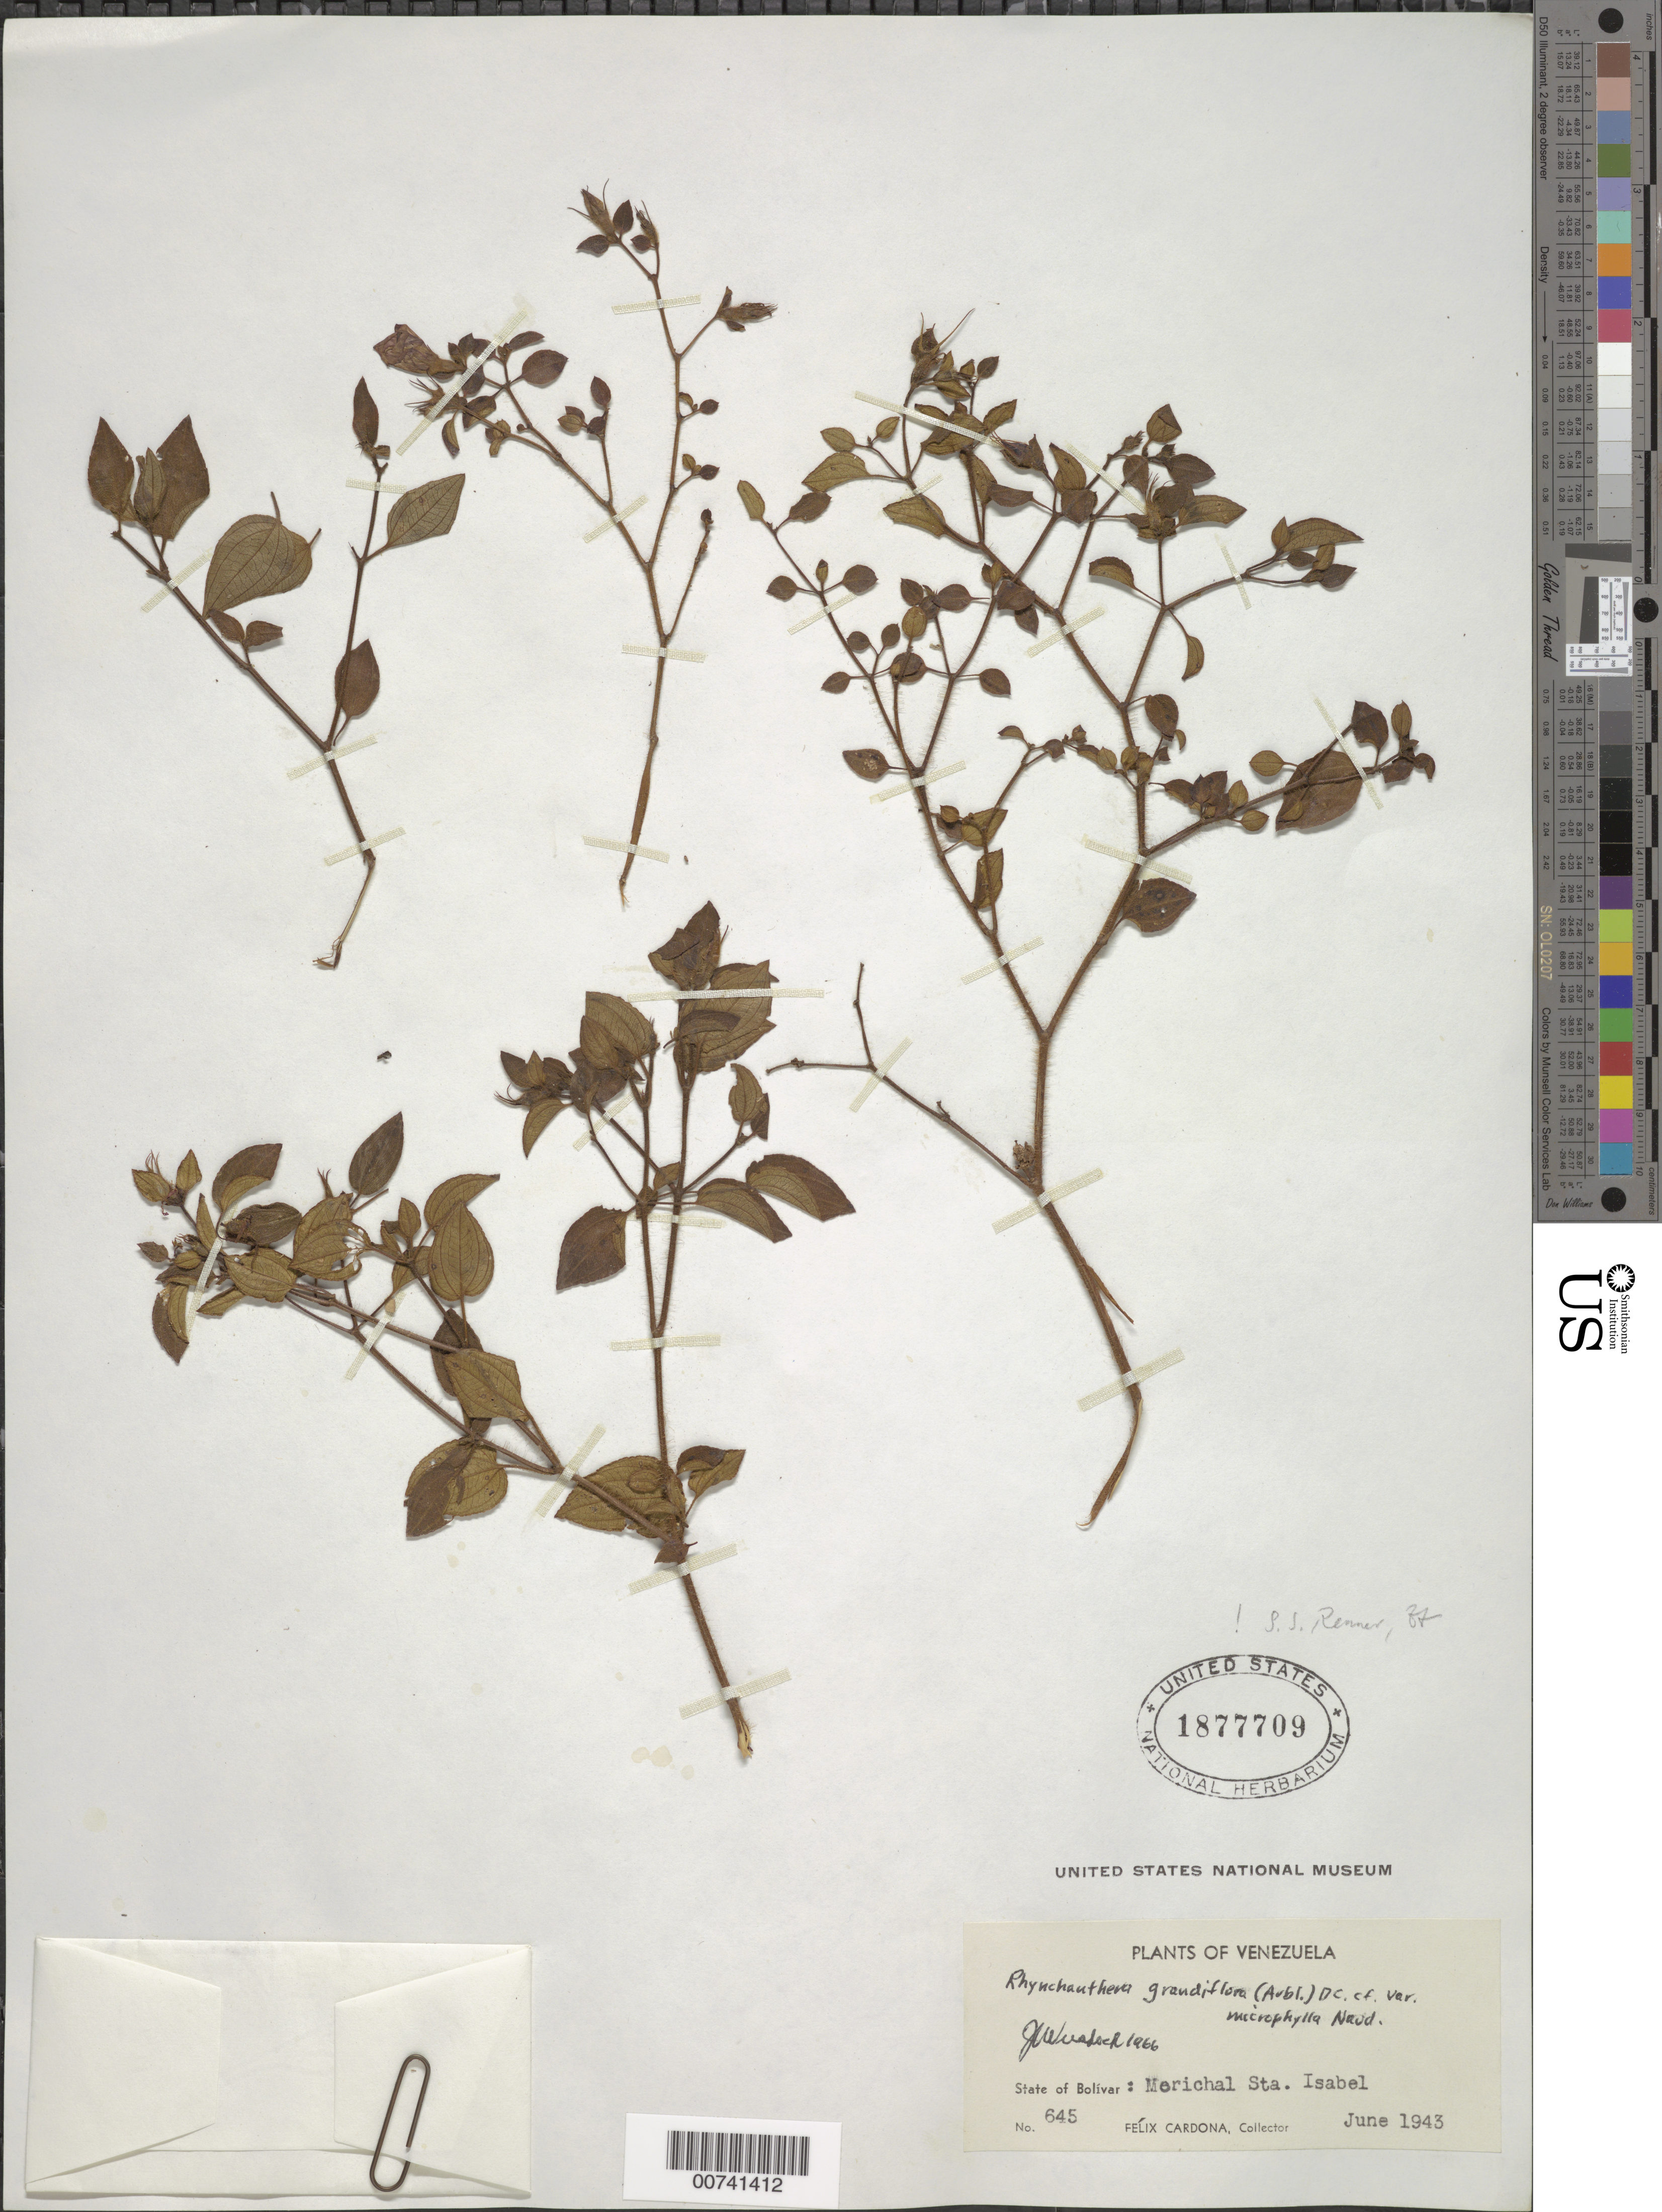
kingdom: Plantae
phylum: Tracheophyta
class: Magnoliopsida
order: Myrtales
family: Melastomataceae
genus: Rhynchanthera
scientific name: Rhynchanthera grandiflora var. microphylla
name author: Naudin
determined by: Renner, S. S.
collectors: F. Cardona Puig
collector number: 645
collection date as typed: Jun-43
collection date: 1943-06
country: Venezuela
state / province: Bolívar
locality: Morichal Santa Isabel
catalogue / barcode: US 1877709